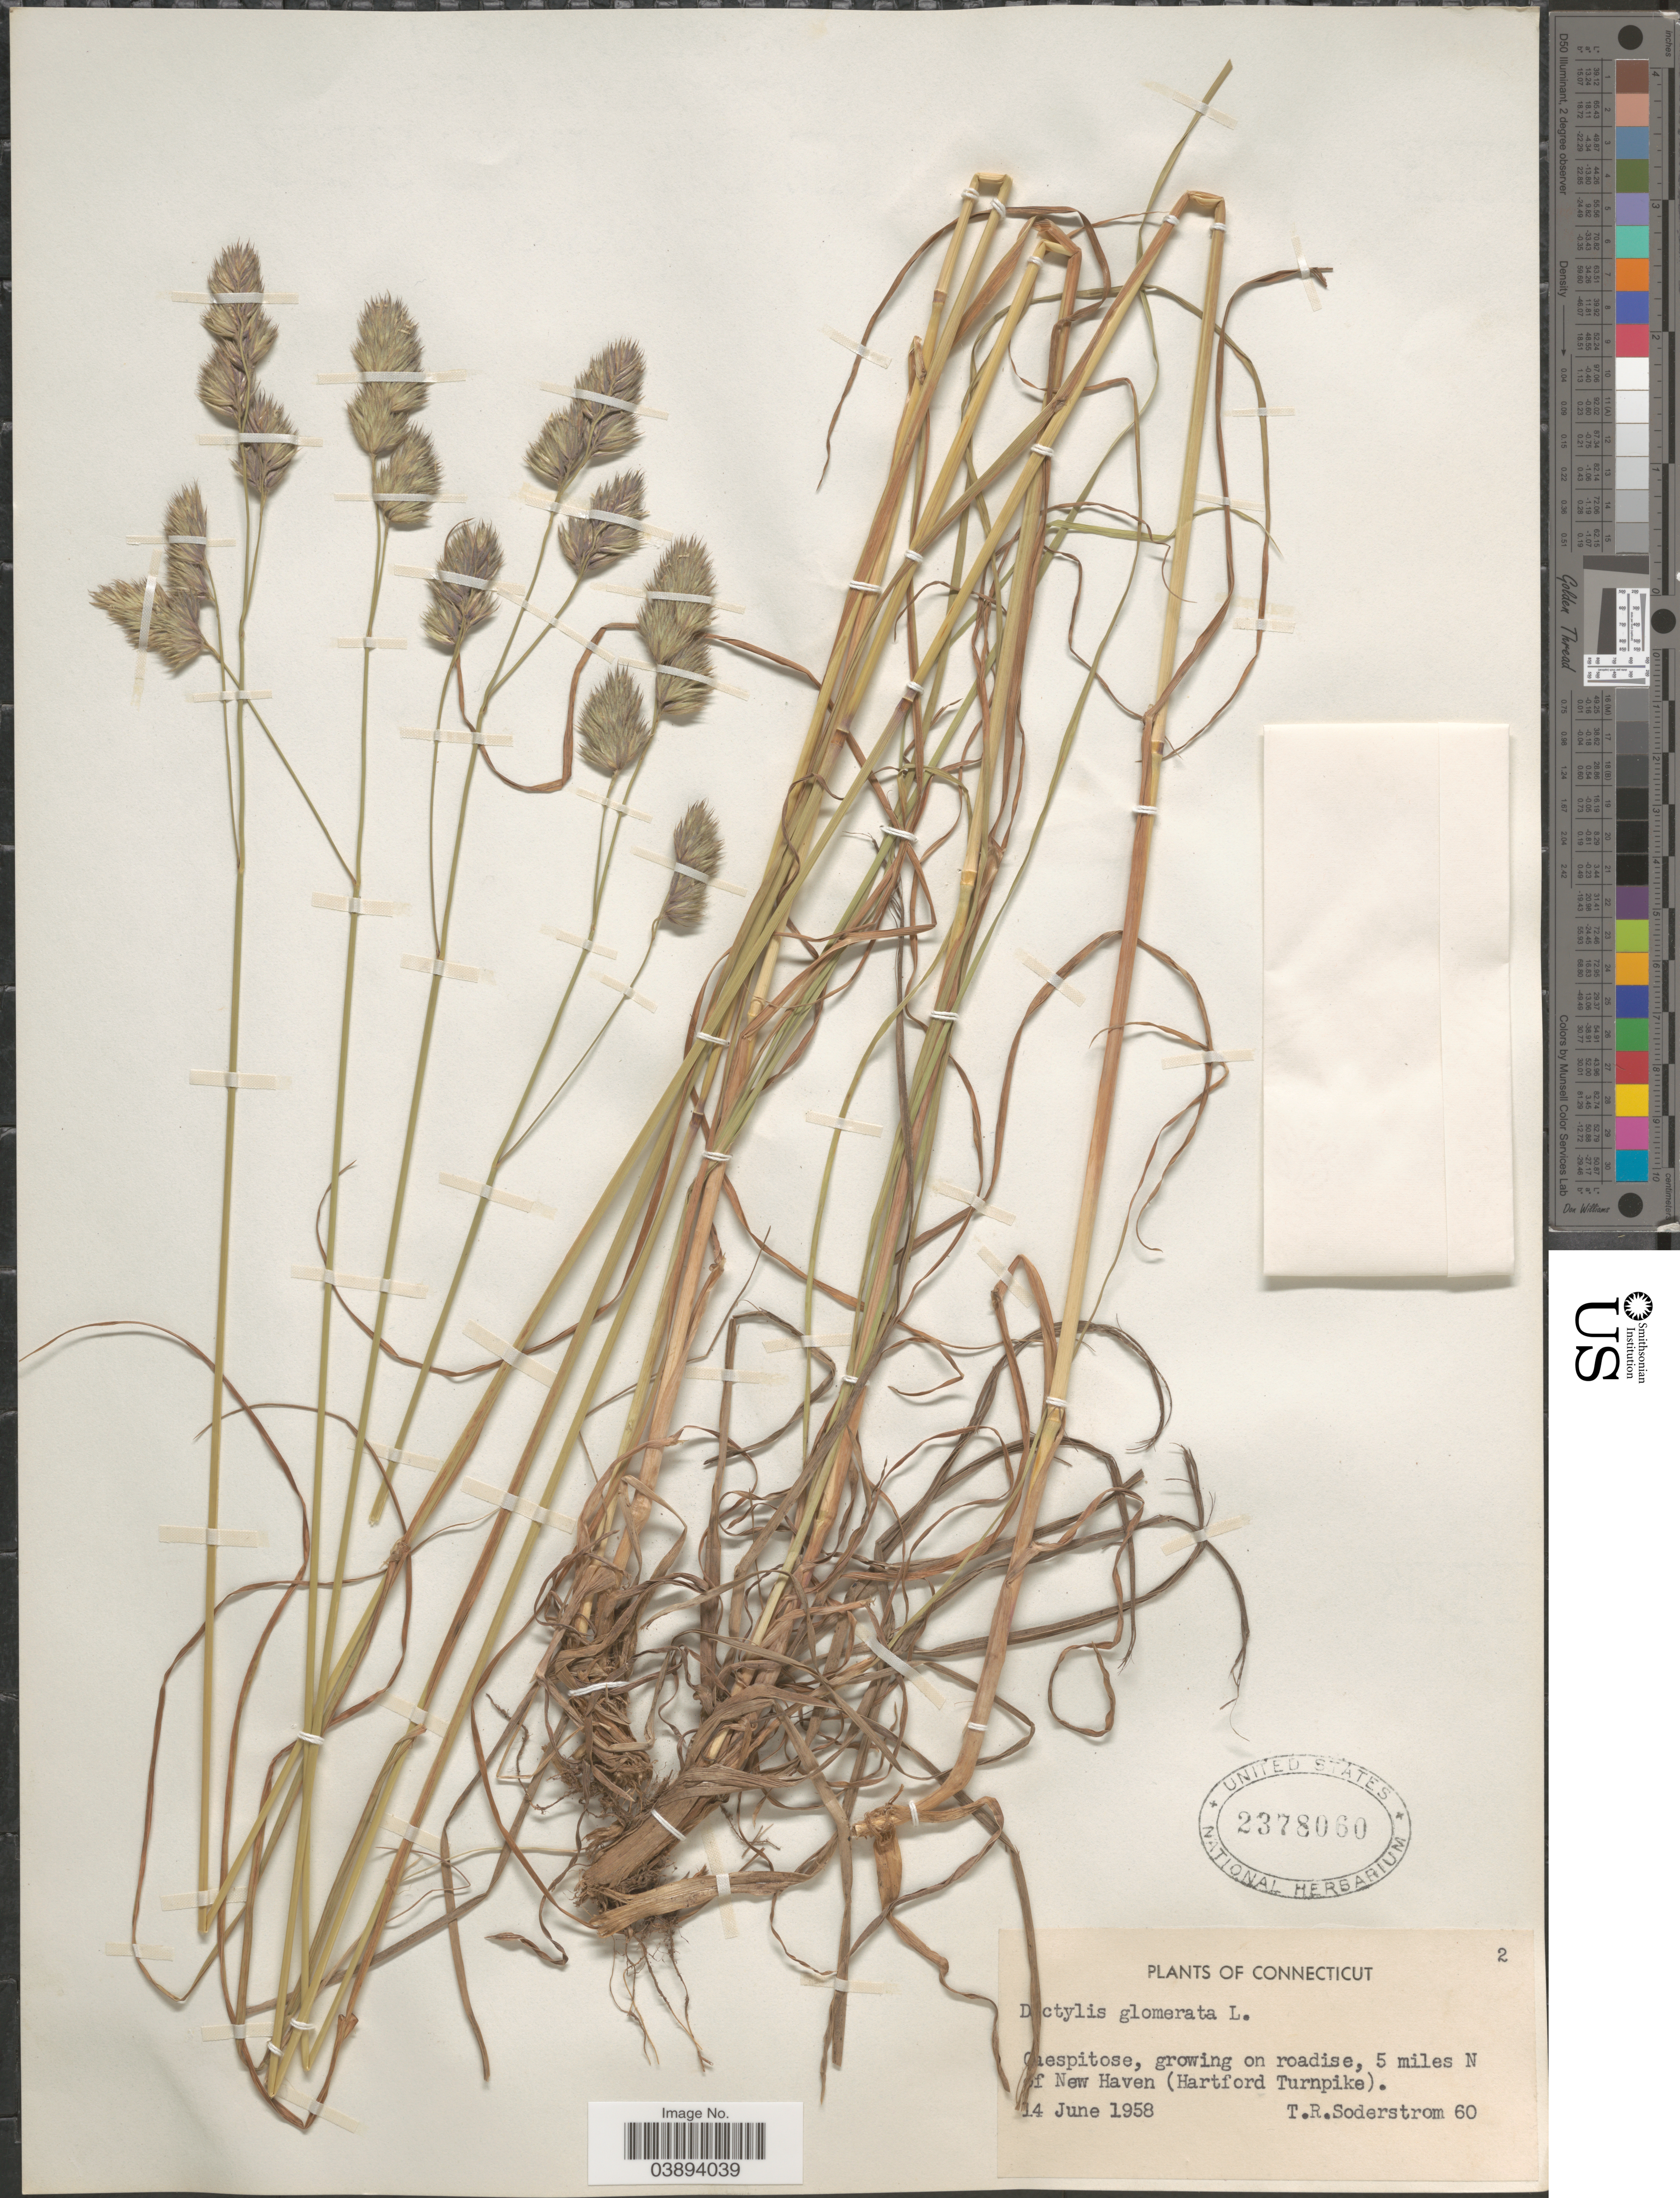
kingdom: Plantae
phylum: Tracheophyta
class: Liliopsida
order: Poales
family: Poaceae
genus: Dactylis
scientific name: Dactylis glomerata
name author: L.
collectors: T. R. Soderstrom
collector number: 60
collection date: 1958-06-14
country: United States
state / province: Connecticut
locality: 5 miles N of New Haven (Hartford Turnpike).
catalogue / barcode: US 2378060